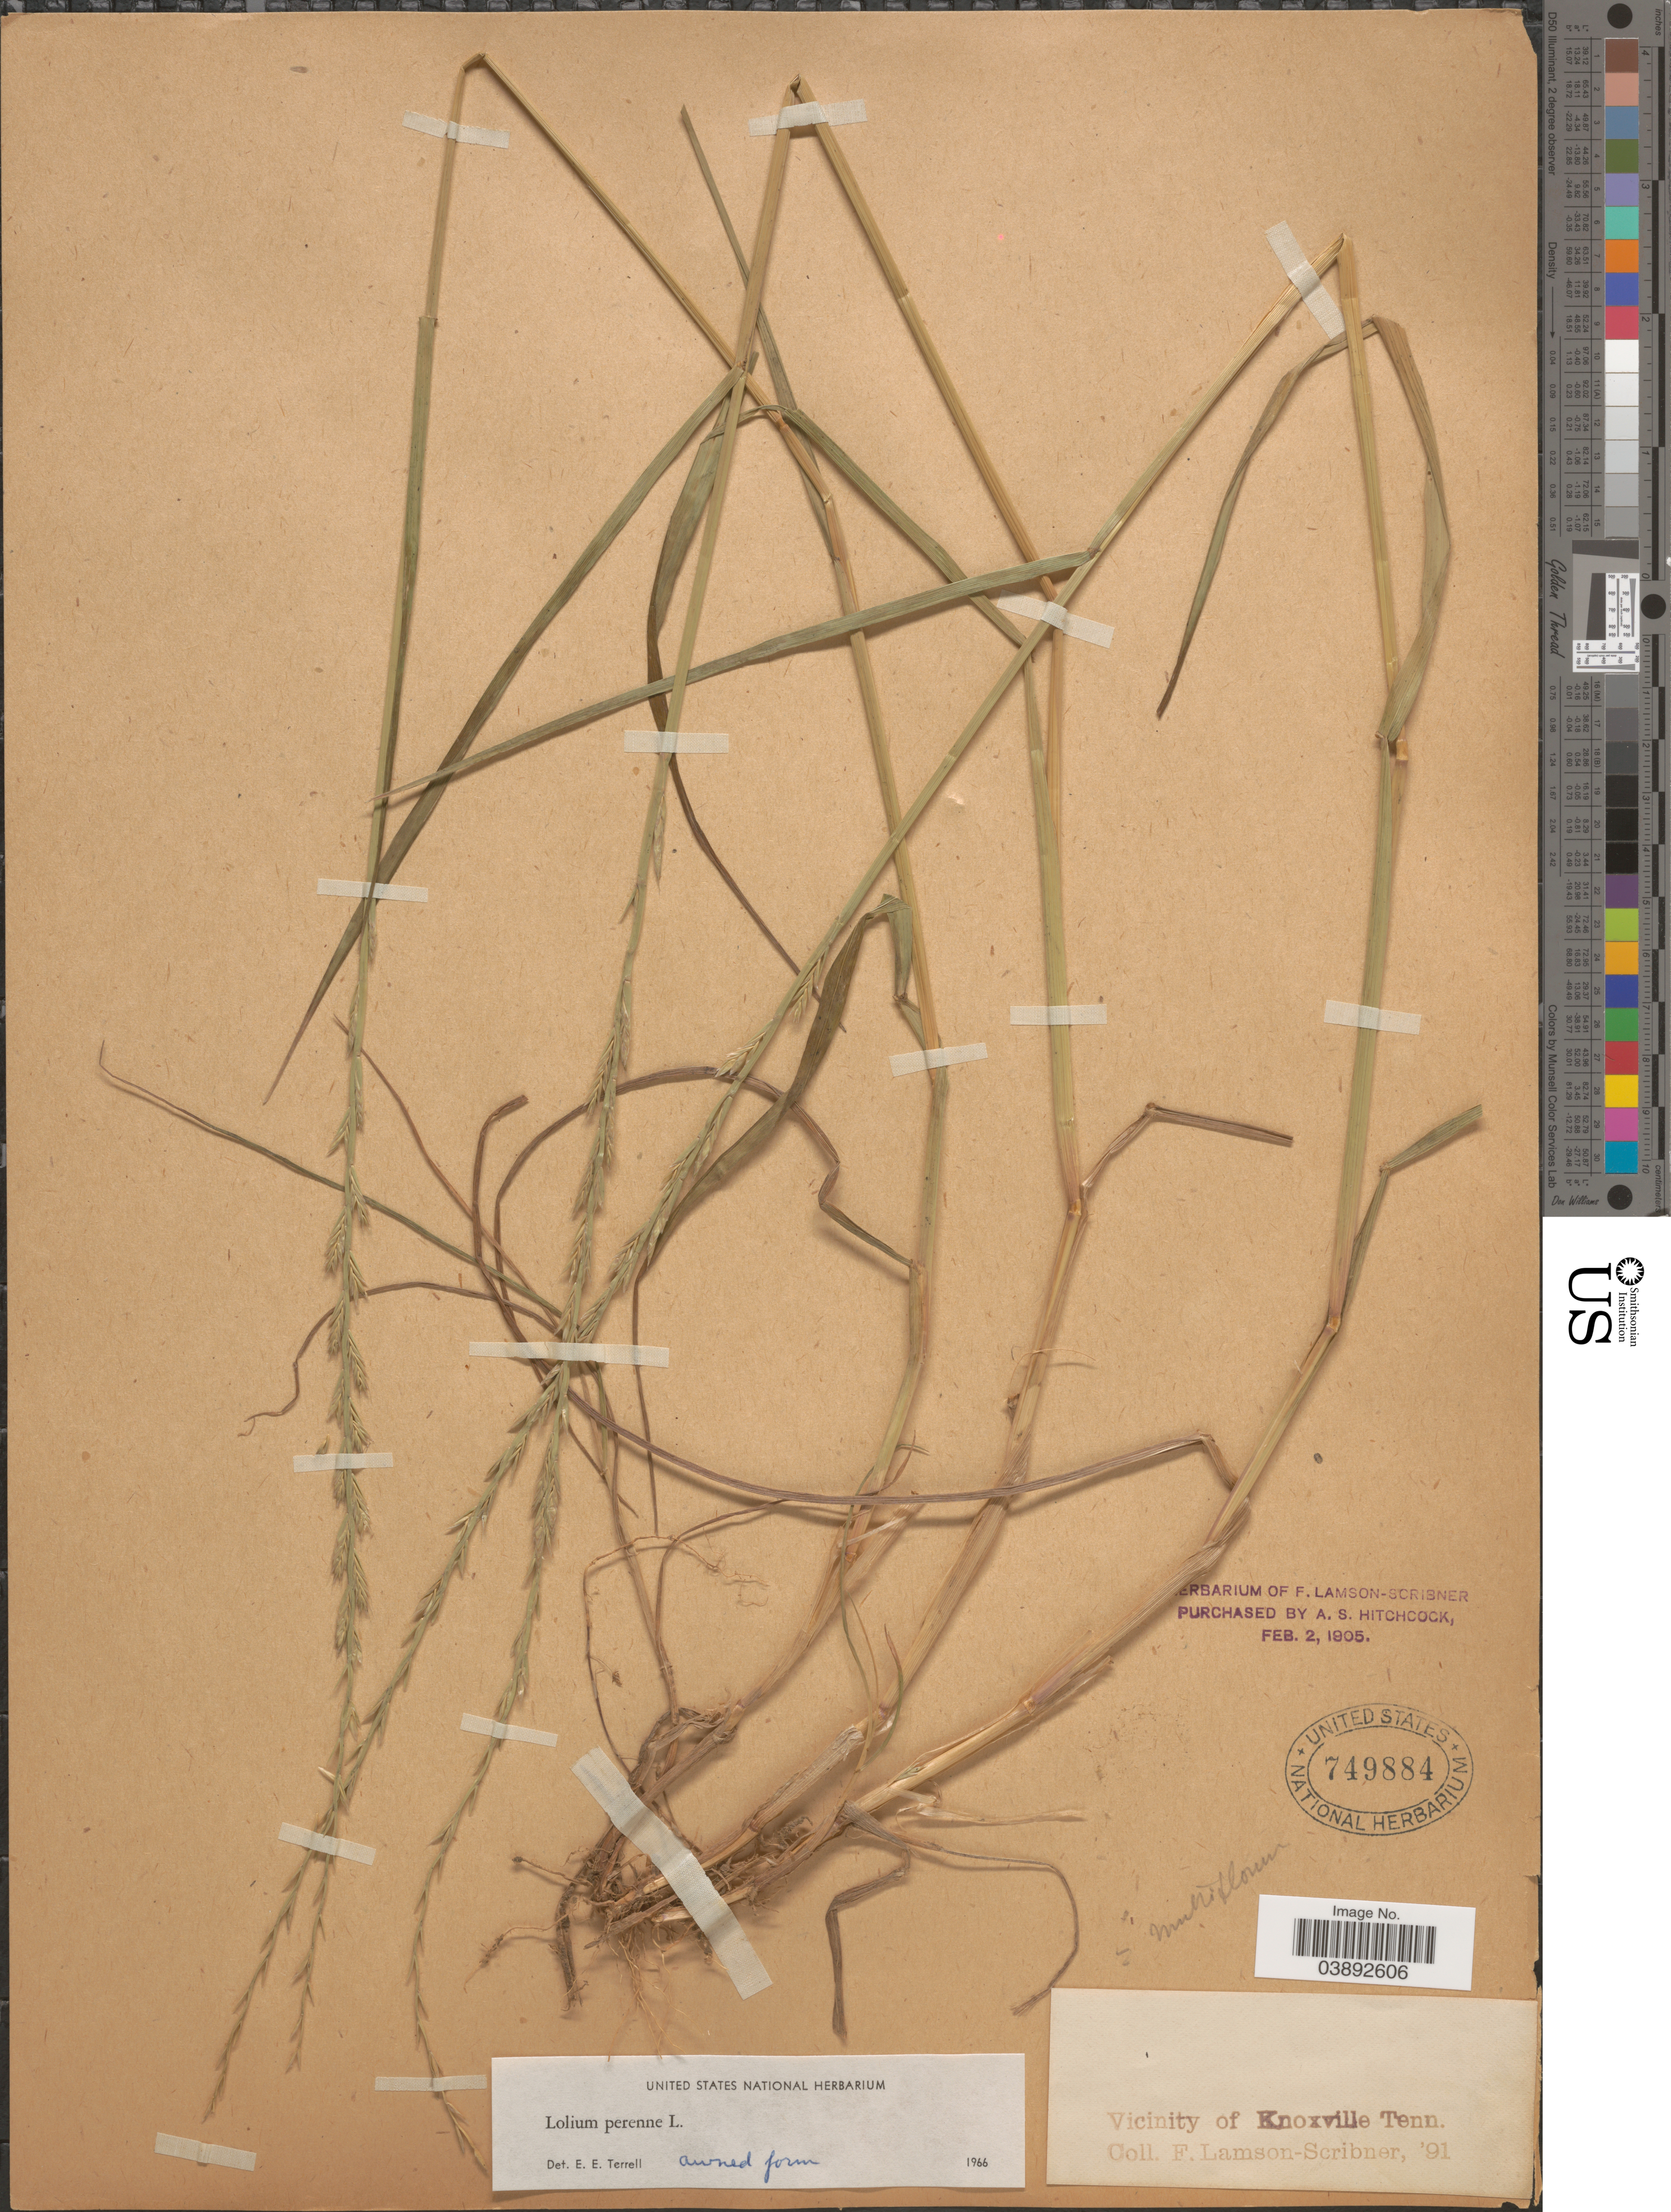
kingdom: Plantae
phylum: Tracheophyta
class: Liliopsida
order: Poales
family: Poaceae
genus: Lolium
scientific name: Lolium perenne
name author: L.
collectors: F. Lamson-Scribner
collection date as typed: Transcribed d/m/y: //91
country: United States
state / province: Tennessee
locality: Vicinity of Knoxville.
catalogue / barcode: US 749884